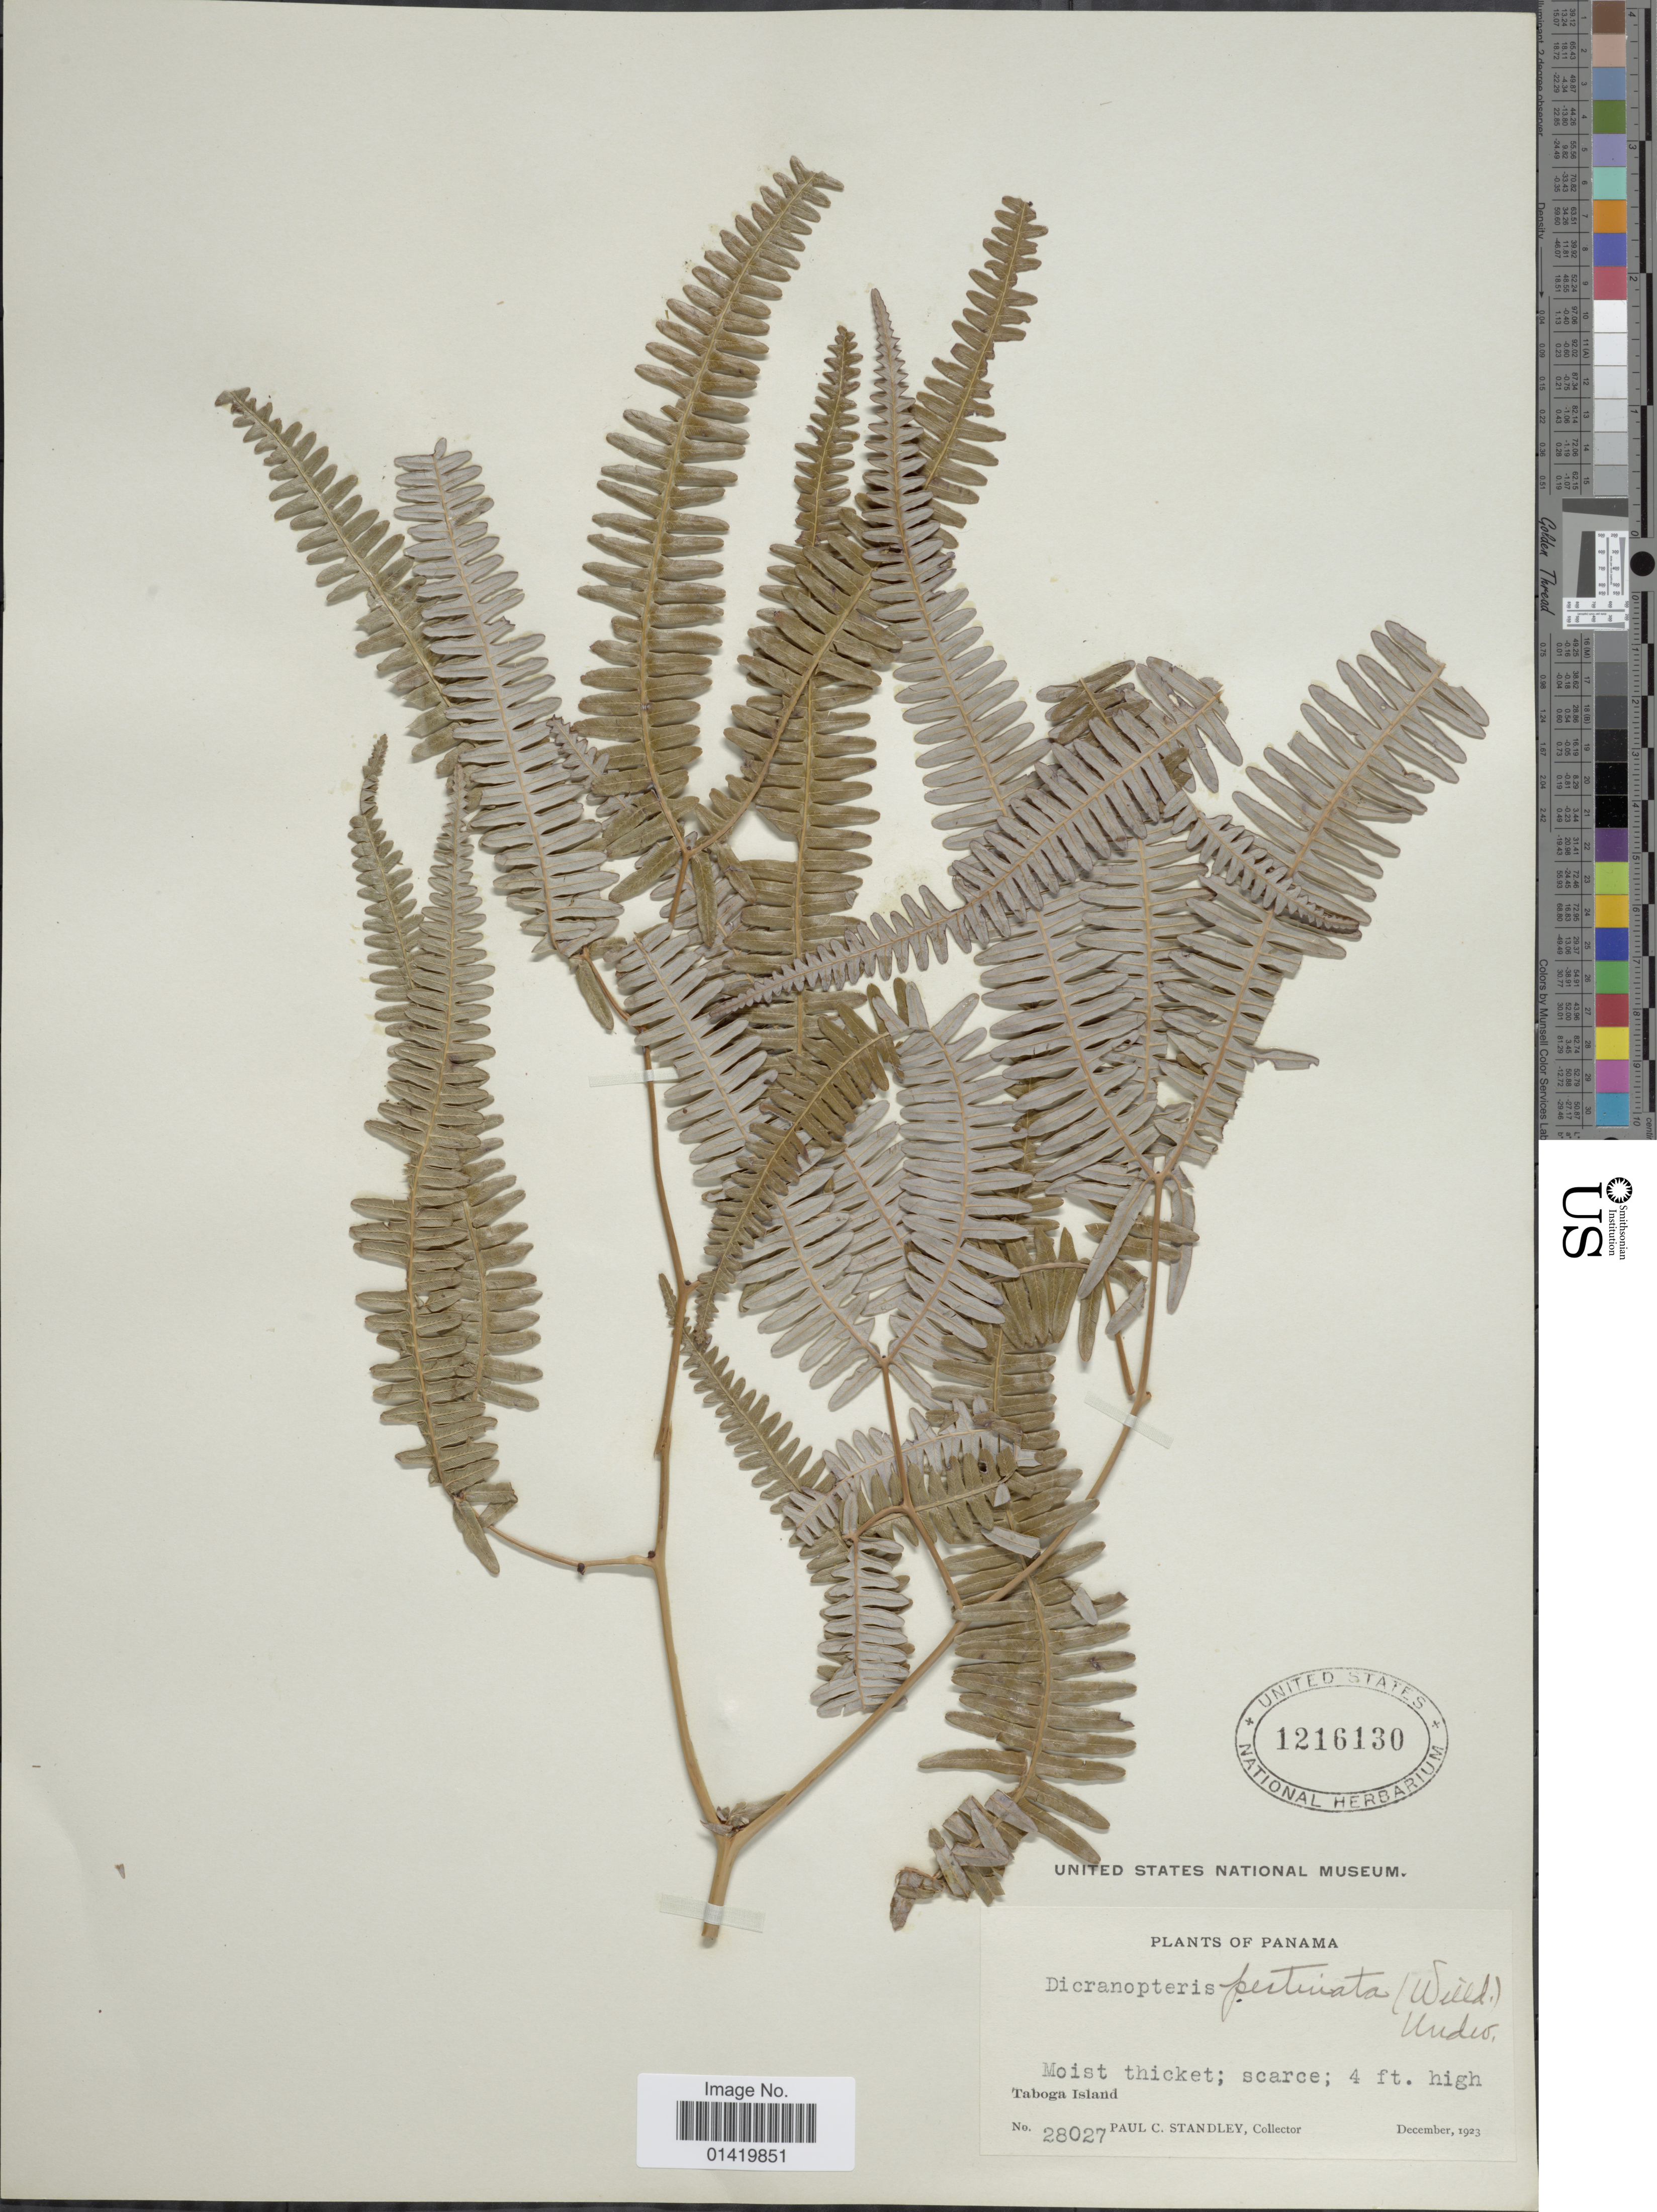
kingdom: Plantae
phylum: Tracheophyta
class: Polypodiopsida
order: Gleicheniales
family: Gleicheniaceae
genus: Gleichenella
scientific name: Gleichenella pectinata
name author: (Willd.) Ching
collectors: P. C. Standley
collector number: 28027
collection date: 1923-12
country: Panama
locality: Tobago Island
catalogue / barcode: US 1216130